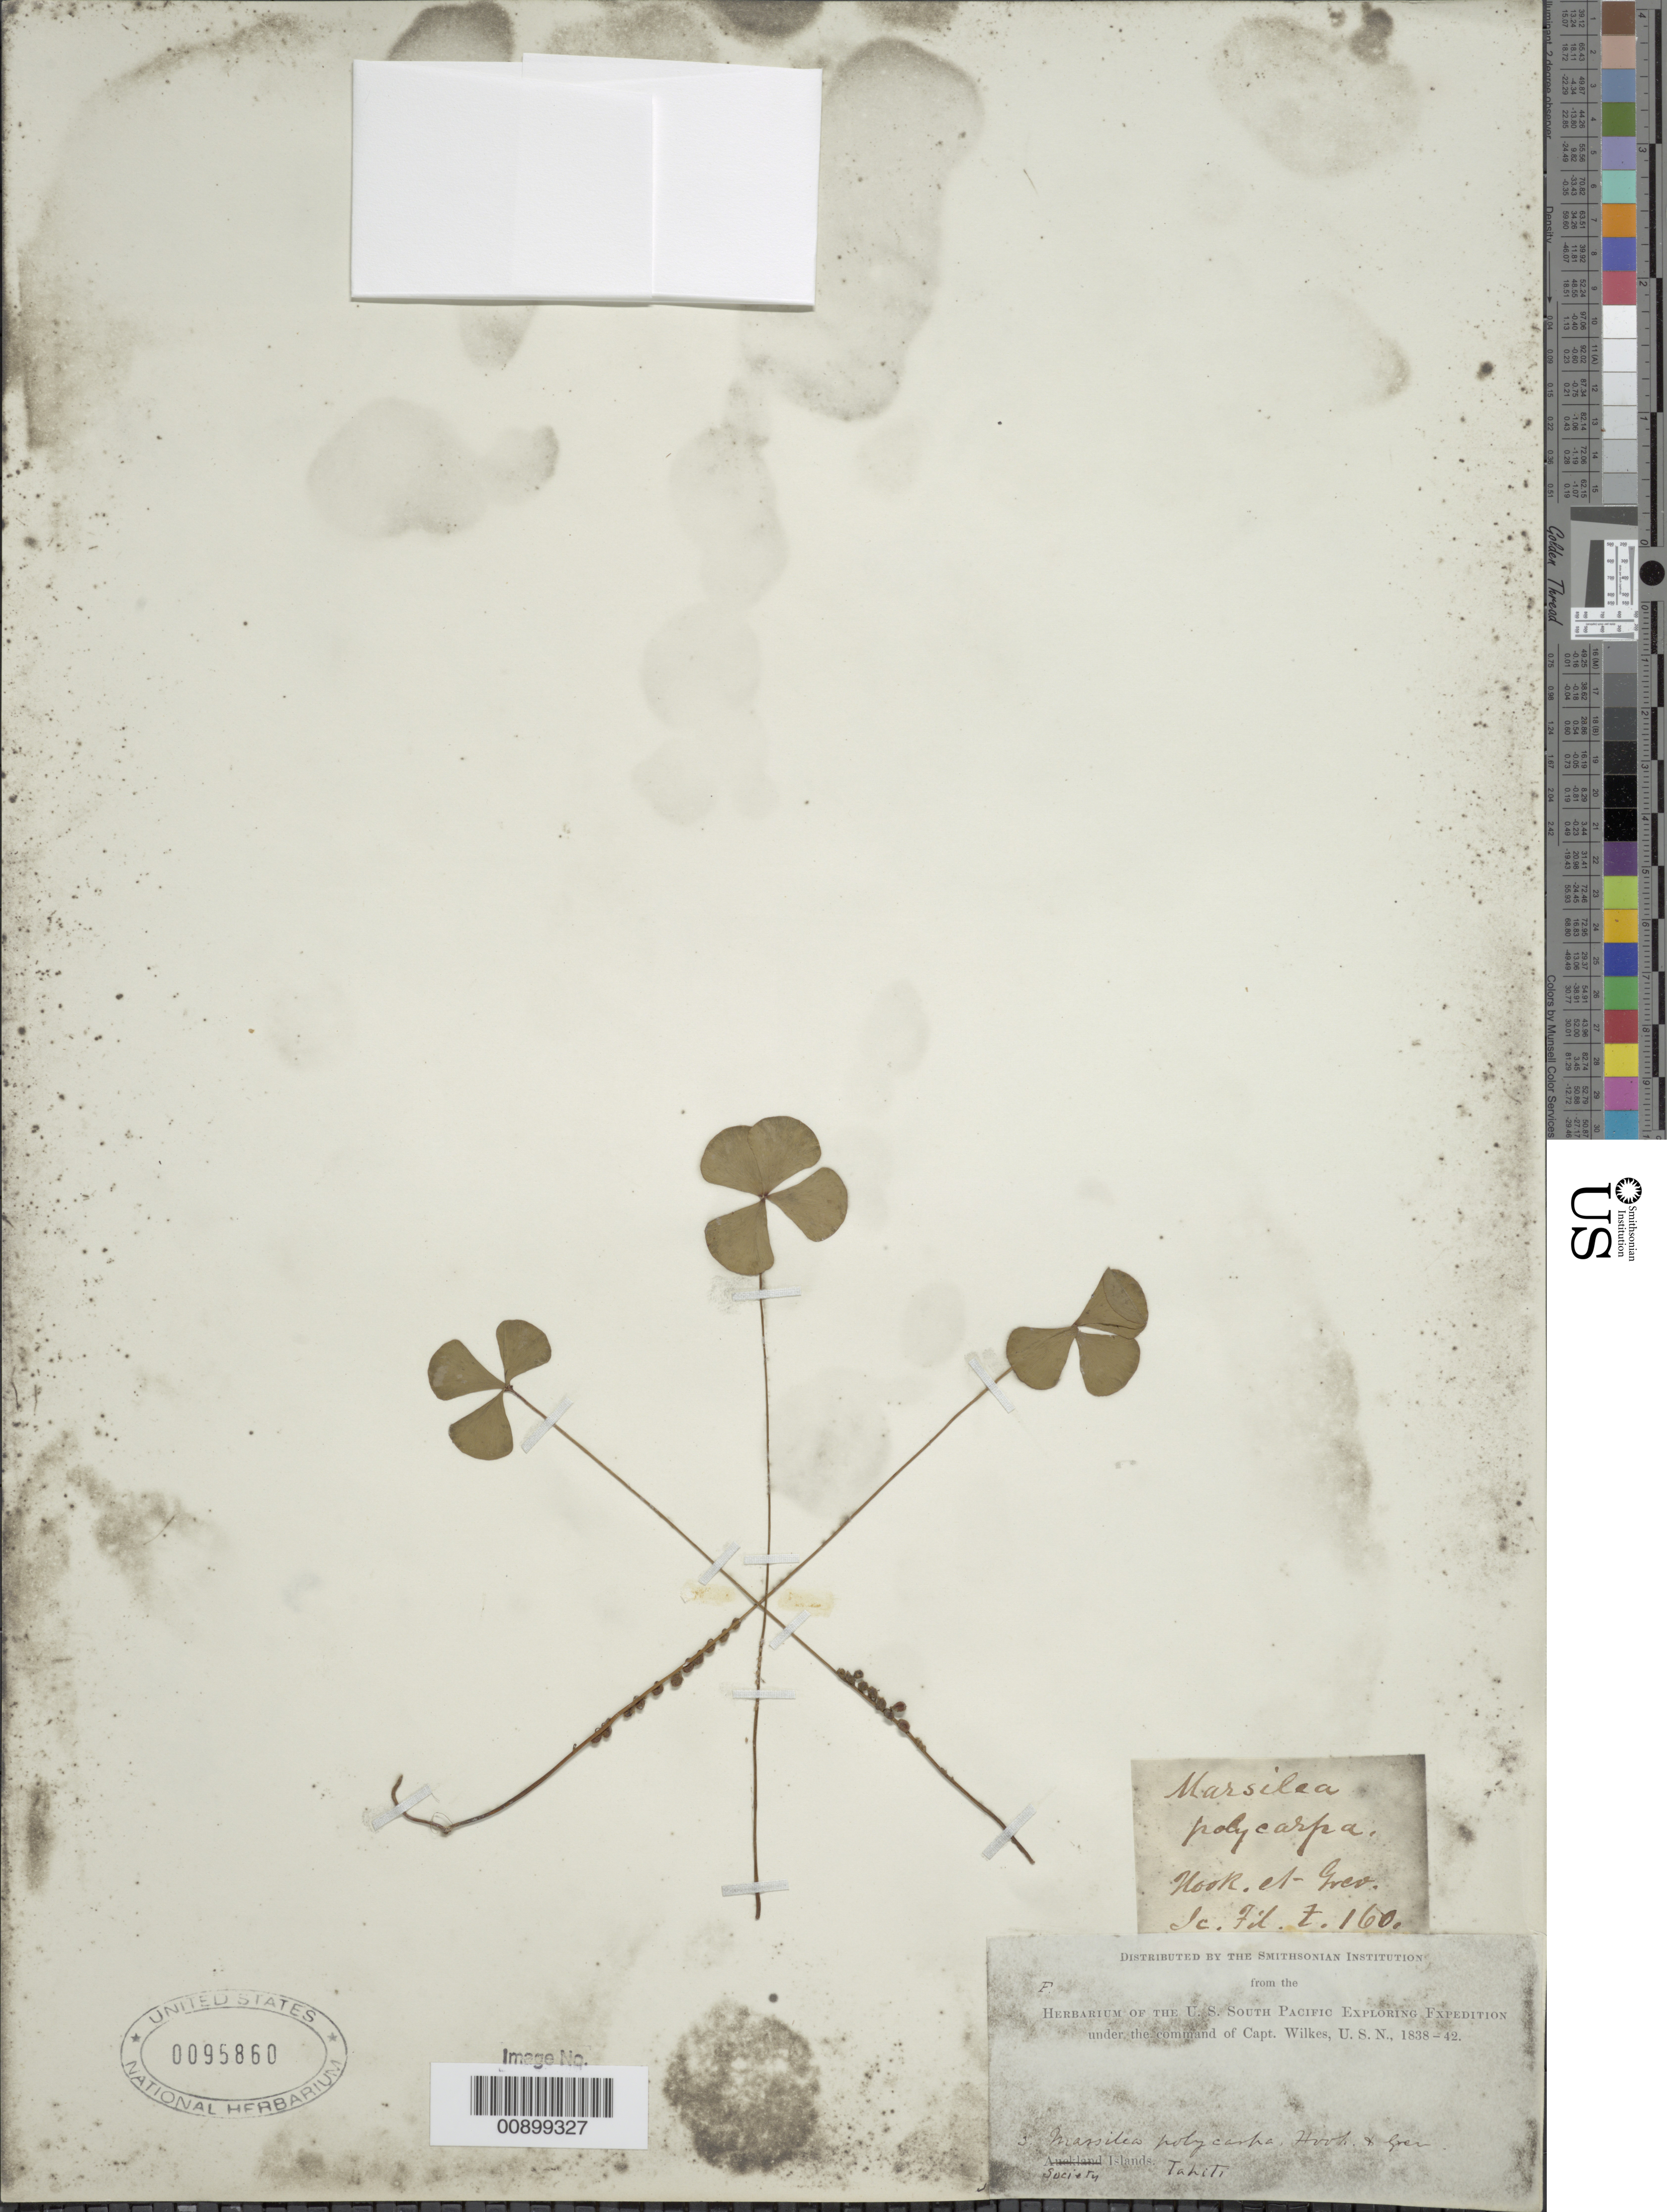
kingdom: Plantae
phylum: Tracheophyta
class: Polypodiopsida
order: Salviniales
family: Marsileaceae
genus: Marsilea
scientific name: Marsilea polycarpa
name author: Hook. & Grev.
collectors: Wilkes Explor. Exped.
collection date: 1838/1842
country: French Polynesia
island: Tahiti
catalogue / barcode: US 95860